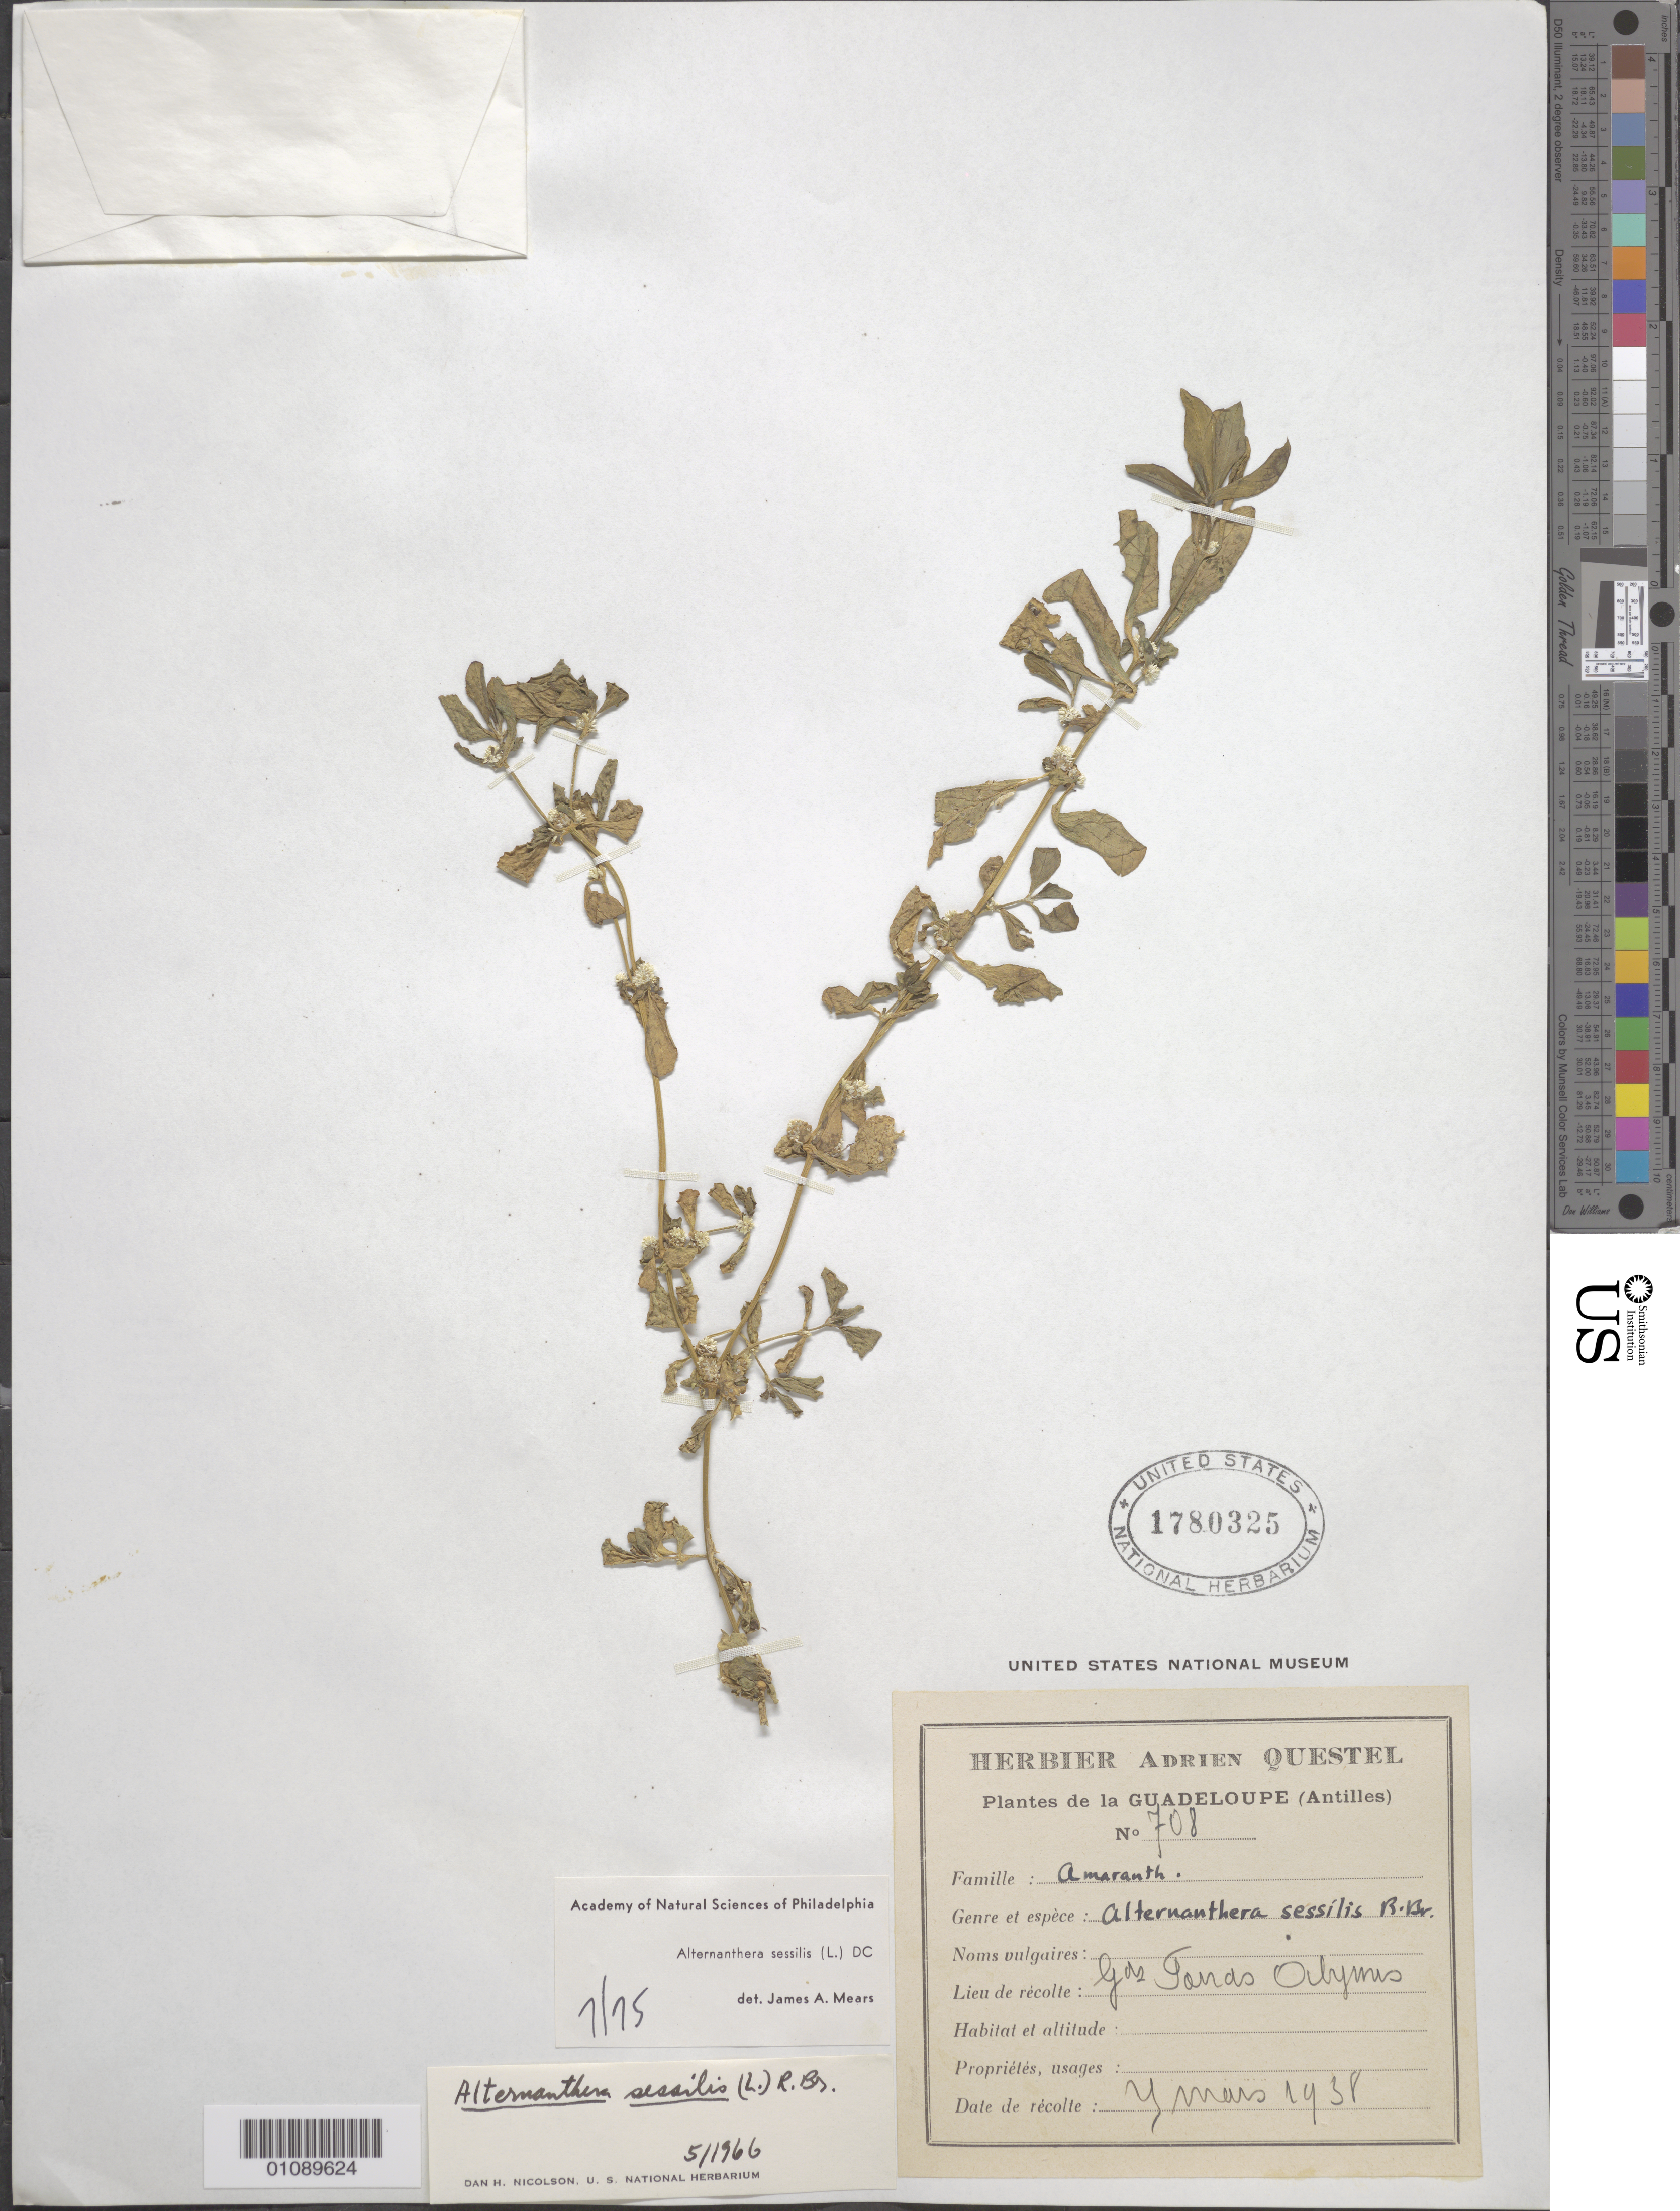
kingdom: Plantae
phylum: Tracheophyta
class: Magnoliopsida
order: Caryophyllales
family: Amaranthaceae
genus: Alternanthera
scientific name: Alternanthera sessilis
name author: (L.) DC.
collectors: A. Questel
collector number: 708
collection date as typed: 04 Mar 1938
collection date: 1938-03-04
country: Guadeloupe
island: Grande Terre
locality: Gds. Fonds Abymes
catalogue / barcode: US 1780325